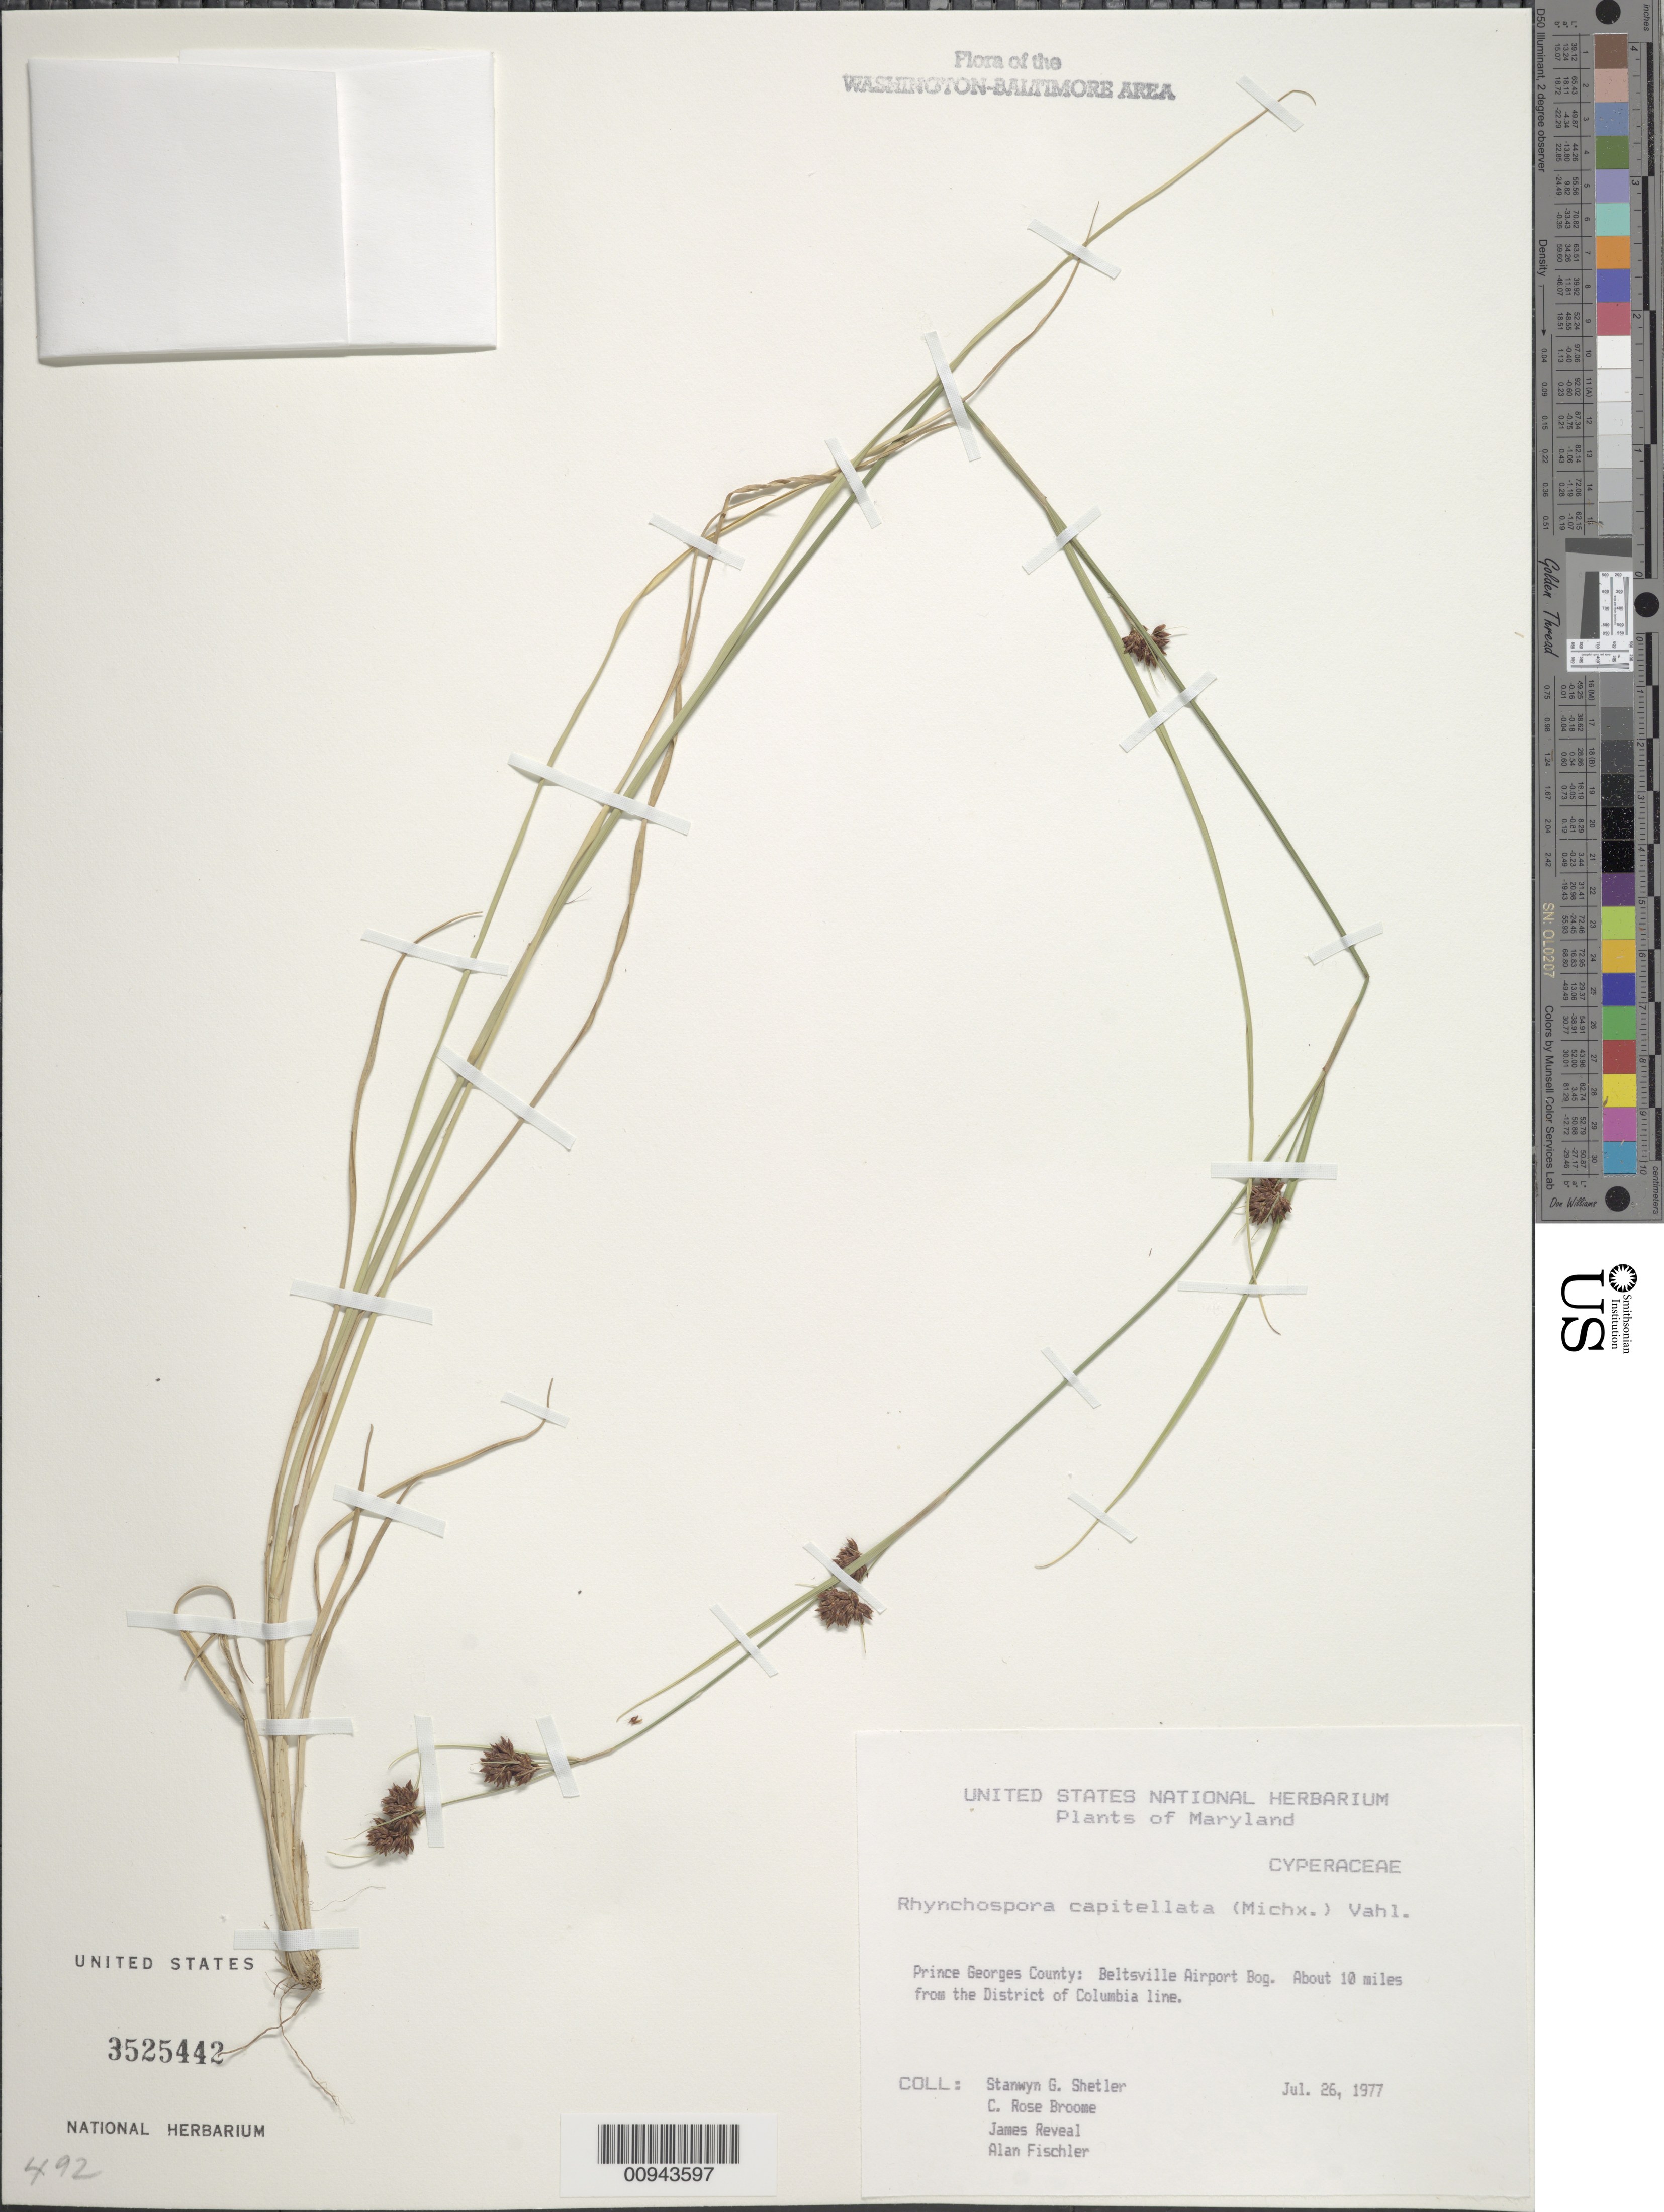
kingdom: Plantae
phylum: Tracheophyta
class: Liliopsida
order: Poales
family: Cyperaceae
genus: Rhynchospora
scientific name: Rhynchospora capitellata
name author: (Michx.) Vahl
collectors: S. Shetler, C. R. Broome, J. L. Reveal & A. Fischler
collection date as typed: Jul. 26, 1977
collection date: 1977-07-26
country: United States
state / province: Maryland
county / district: Prince George's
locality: Beltsville Airport Bog. About 10 miles from the District of Columbia line.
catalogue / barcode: US 3525442